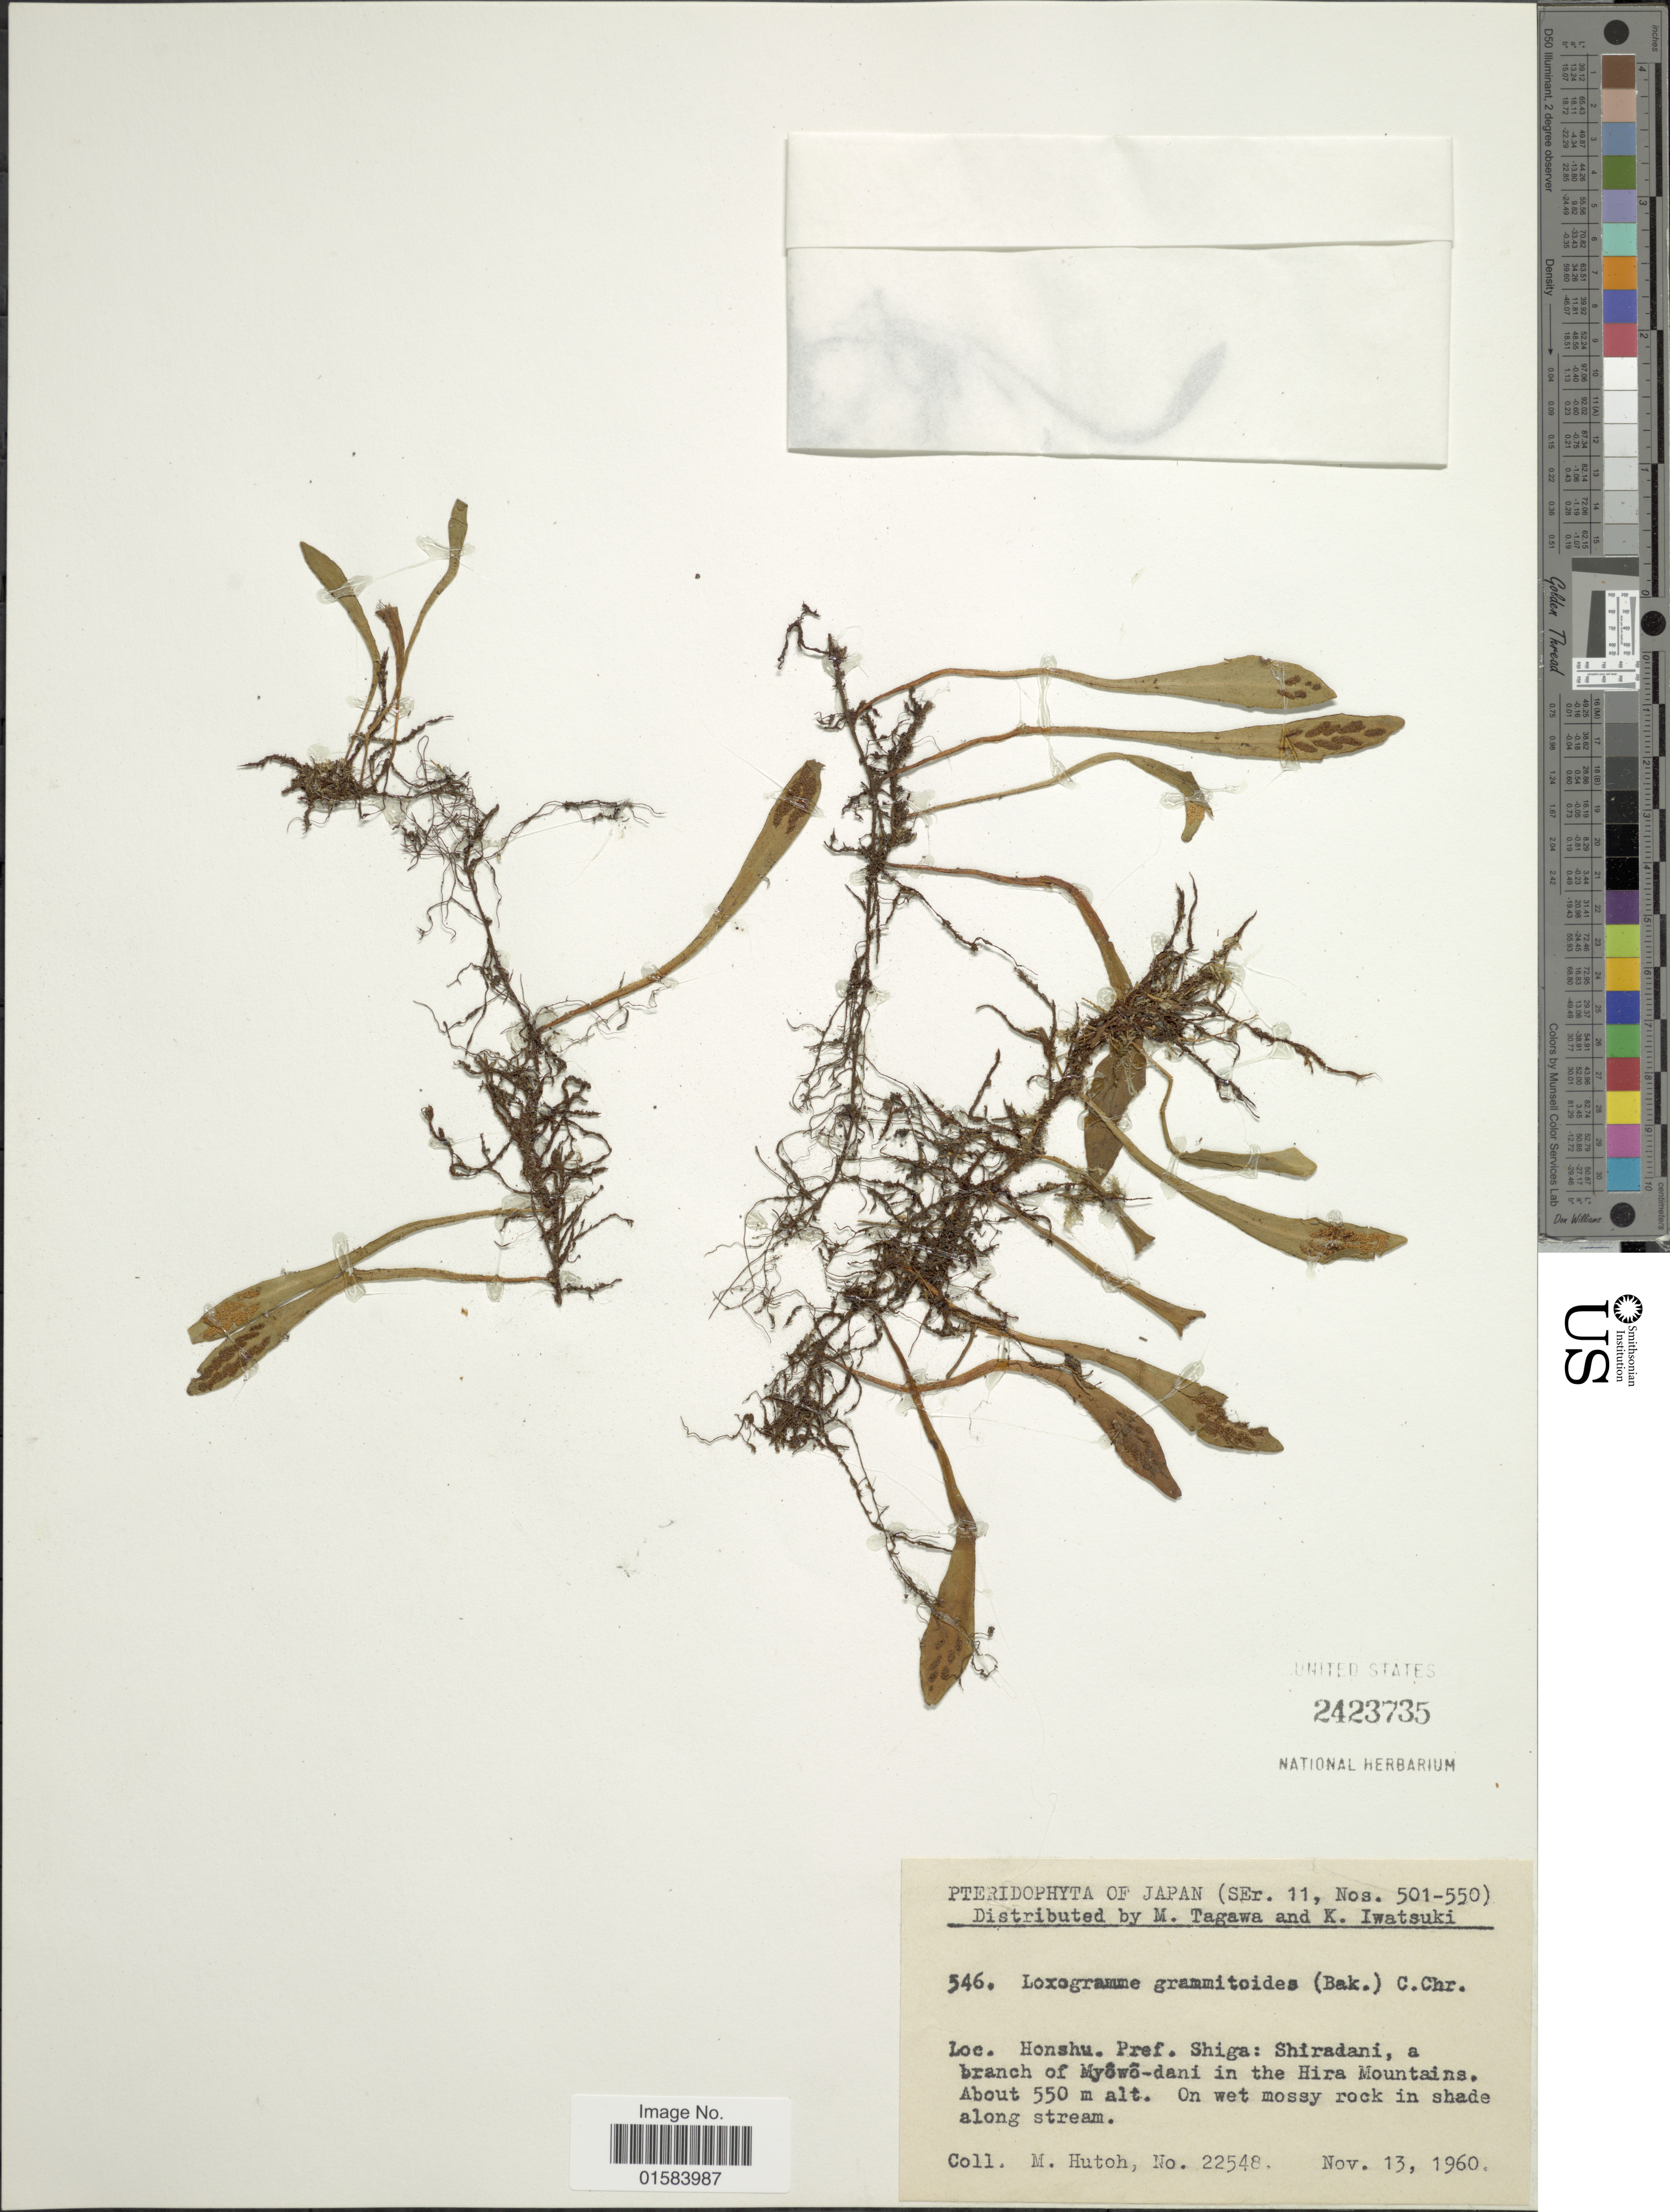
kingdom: Plantae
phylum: Tracheophyta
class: Polypodiopsida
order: Polypodiales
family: Polypodiaceae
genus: Loxogramme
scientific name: Loxogramme grammitoides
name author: (Baker) C. Chr.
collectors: M. Hutoh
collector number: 22548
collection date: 1960-11-13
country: Japan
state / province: Siga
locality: Honshu Pref Shiga: Shiradani,a abranch of Myôwô-dani in the Hira Mountains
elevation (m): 550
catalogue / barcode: US 2423735